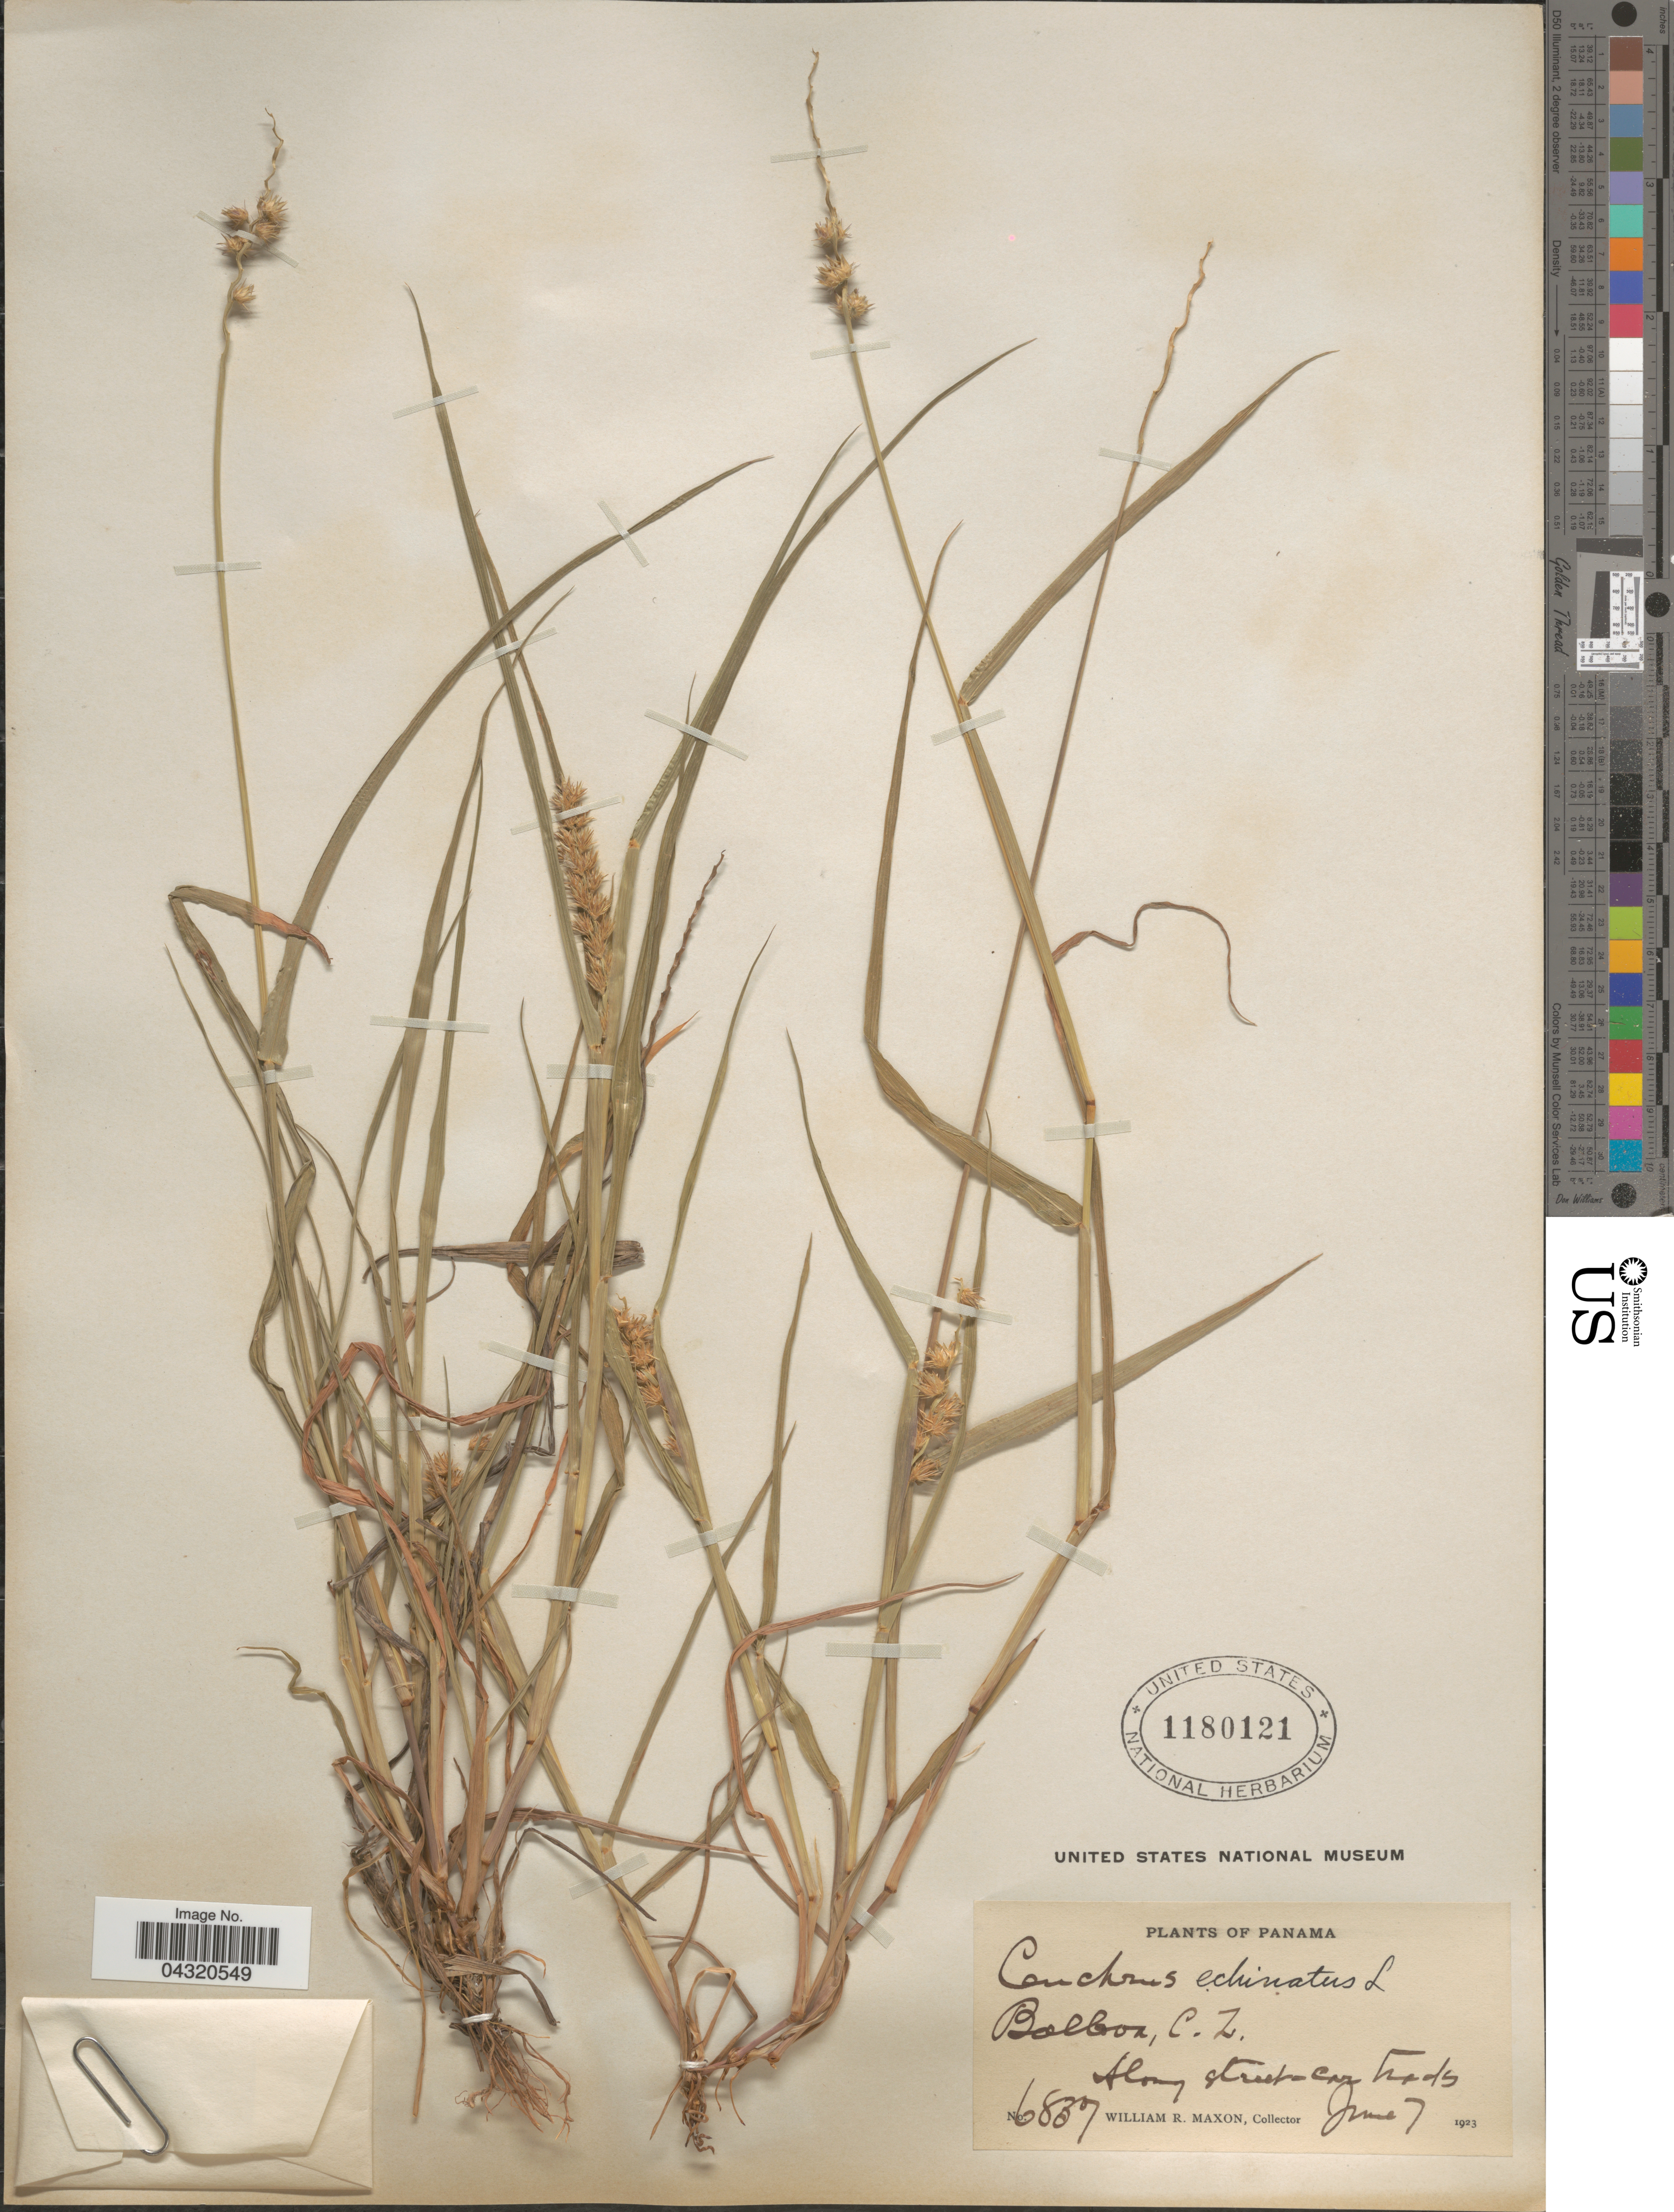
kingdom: Plantae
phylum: Tracheophyta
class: Liliopsida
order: Poales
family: Poaceae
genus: Cenchrus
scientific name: Cenchrus echinatus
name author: L.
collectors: W. R. Maxon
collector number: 6837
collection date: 1923-06-07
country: Panama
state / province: Colón / Panamá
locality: Balboa, C.Z.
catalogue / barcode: US 1180121